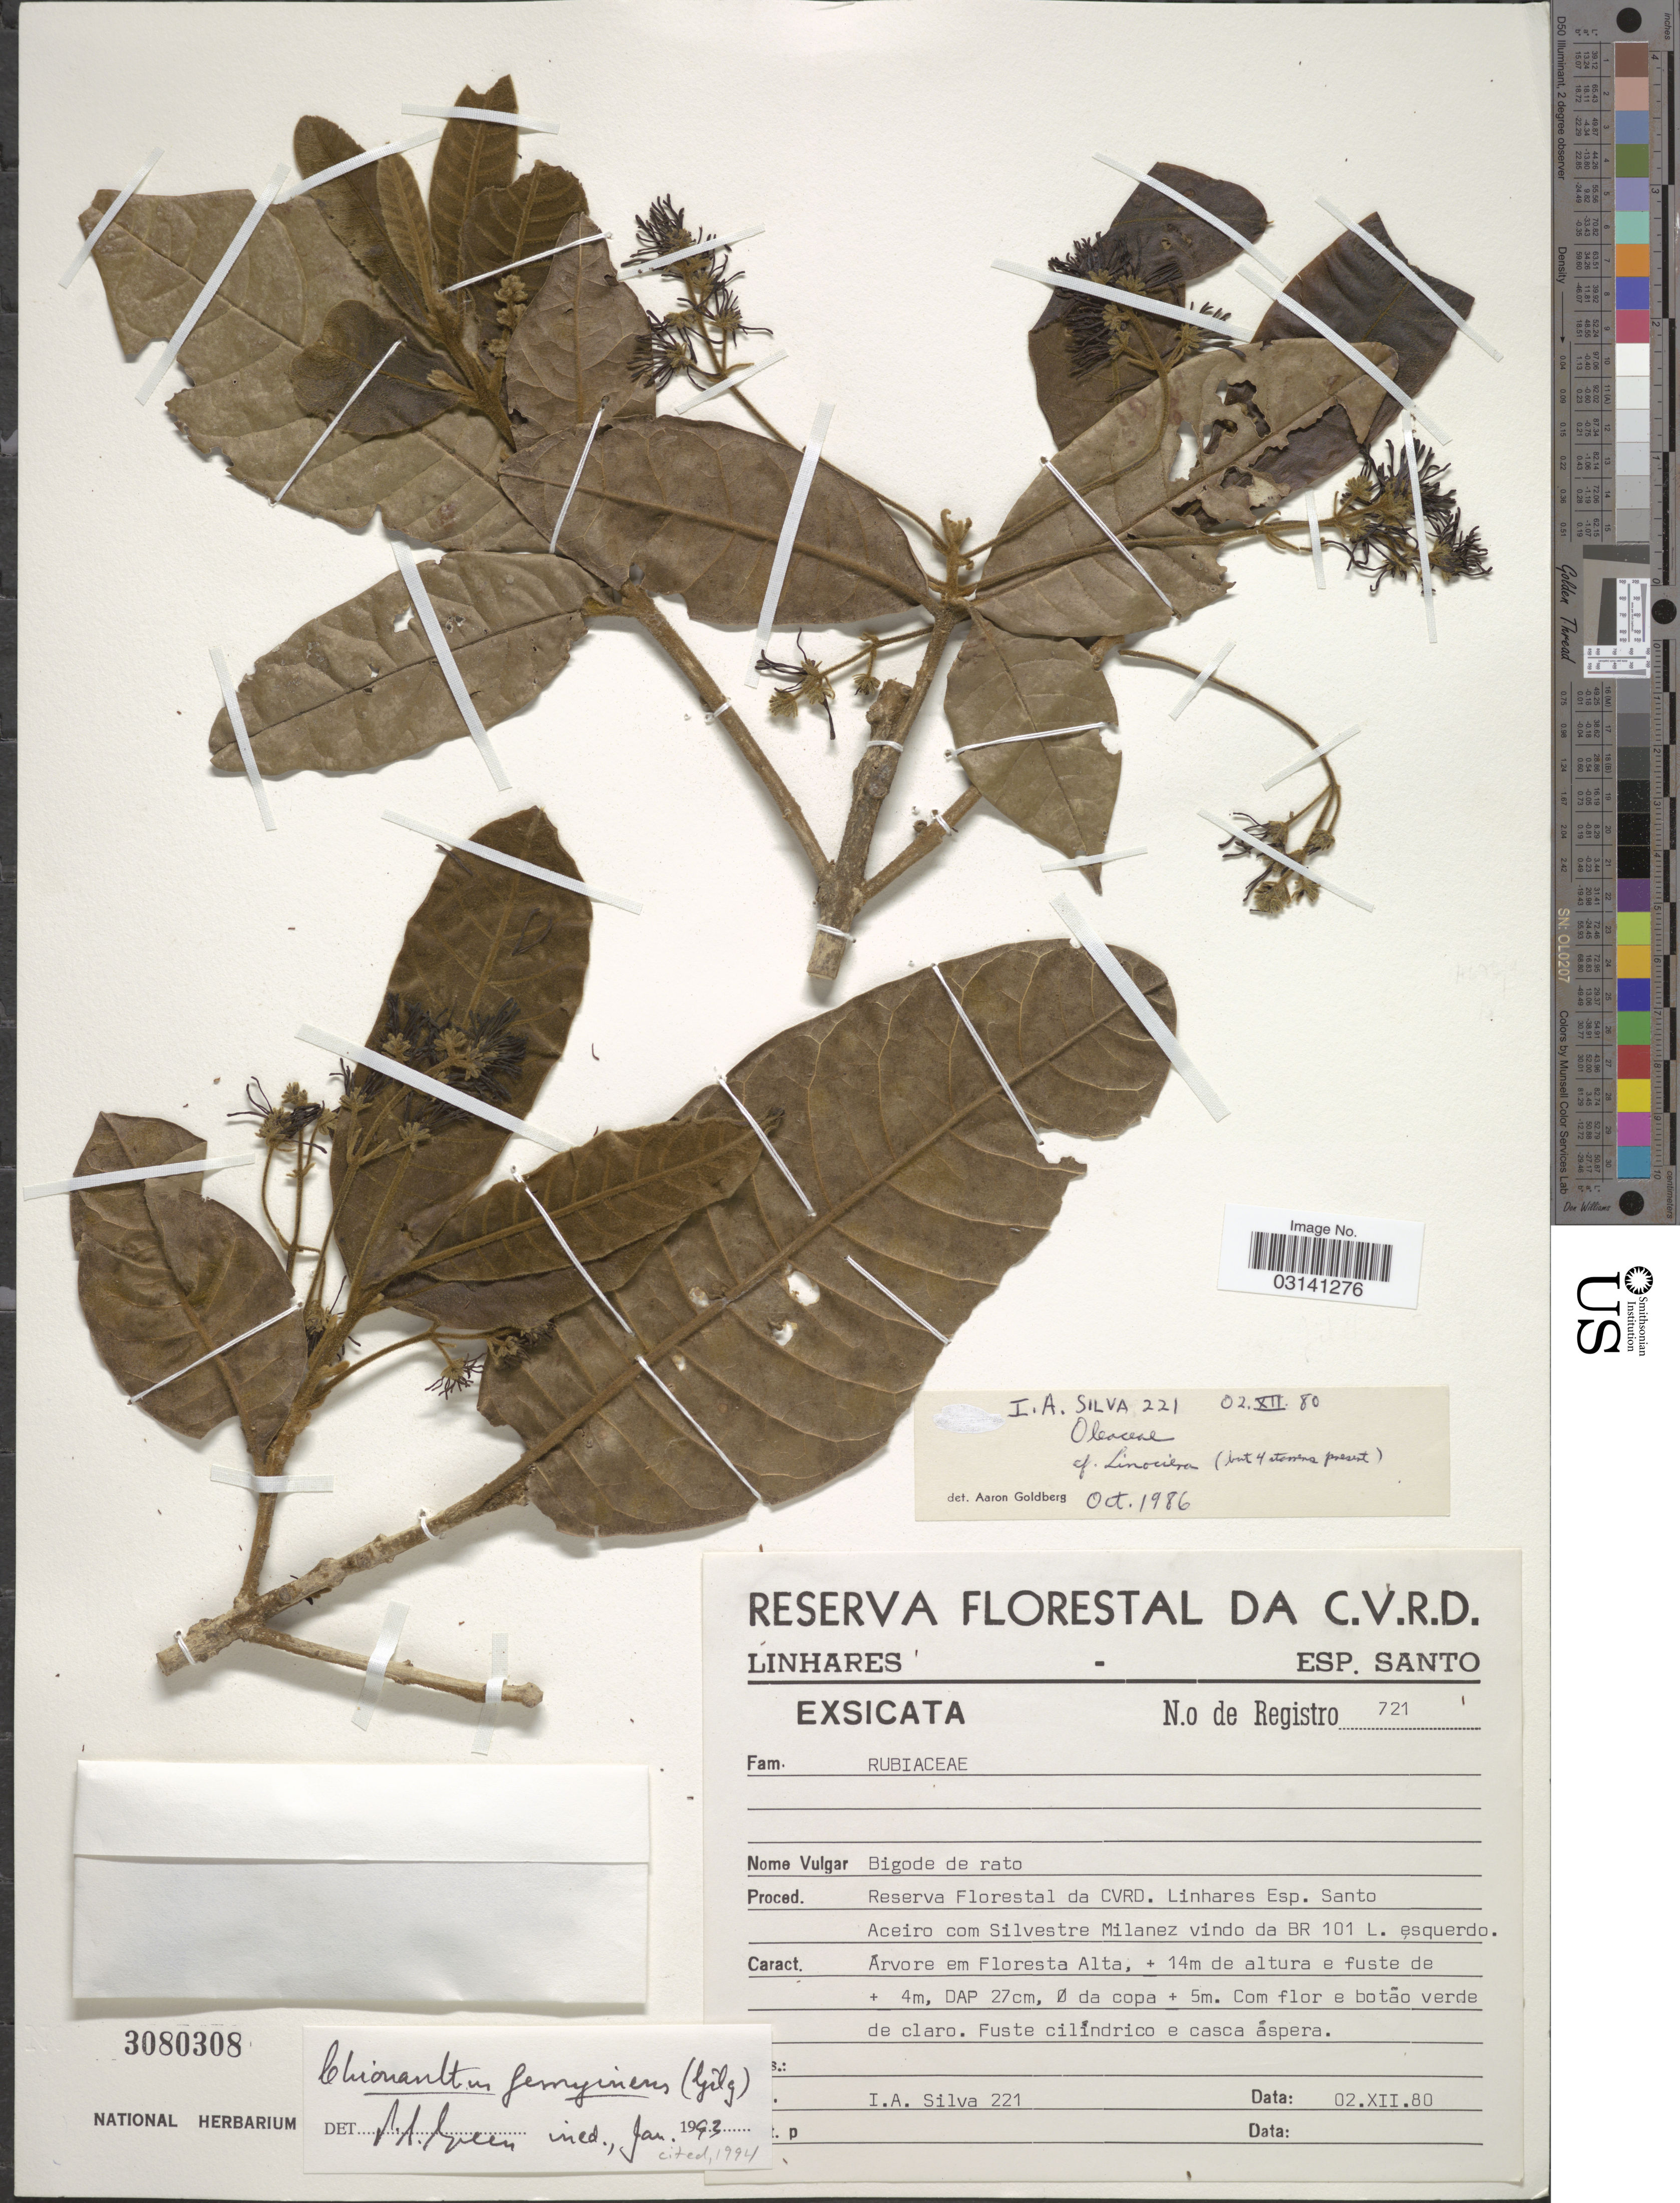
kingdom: Plantae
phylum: Tracheophyta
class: Magnoliopsida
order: Lamiales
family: Oleaceae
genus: Chionanthus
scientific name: Chionanthus ferrugineus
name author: (Gilg) P.S. Green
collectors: I. Silva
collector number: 221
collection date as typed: Transcribed d/m/y: 2/12/80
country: Vanuatu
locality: Proced. Reserva Florestal da CVRD. Linhares Esp. Santo Aceiro com Silvestre Milanez vindo da BR 101 L. esquerdo.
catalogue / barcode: US 3080308